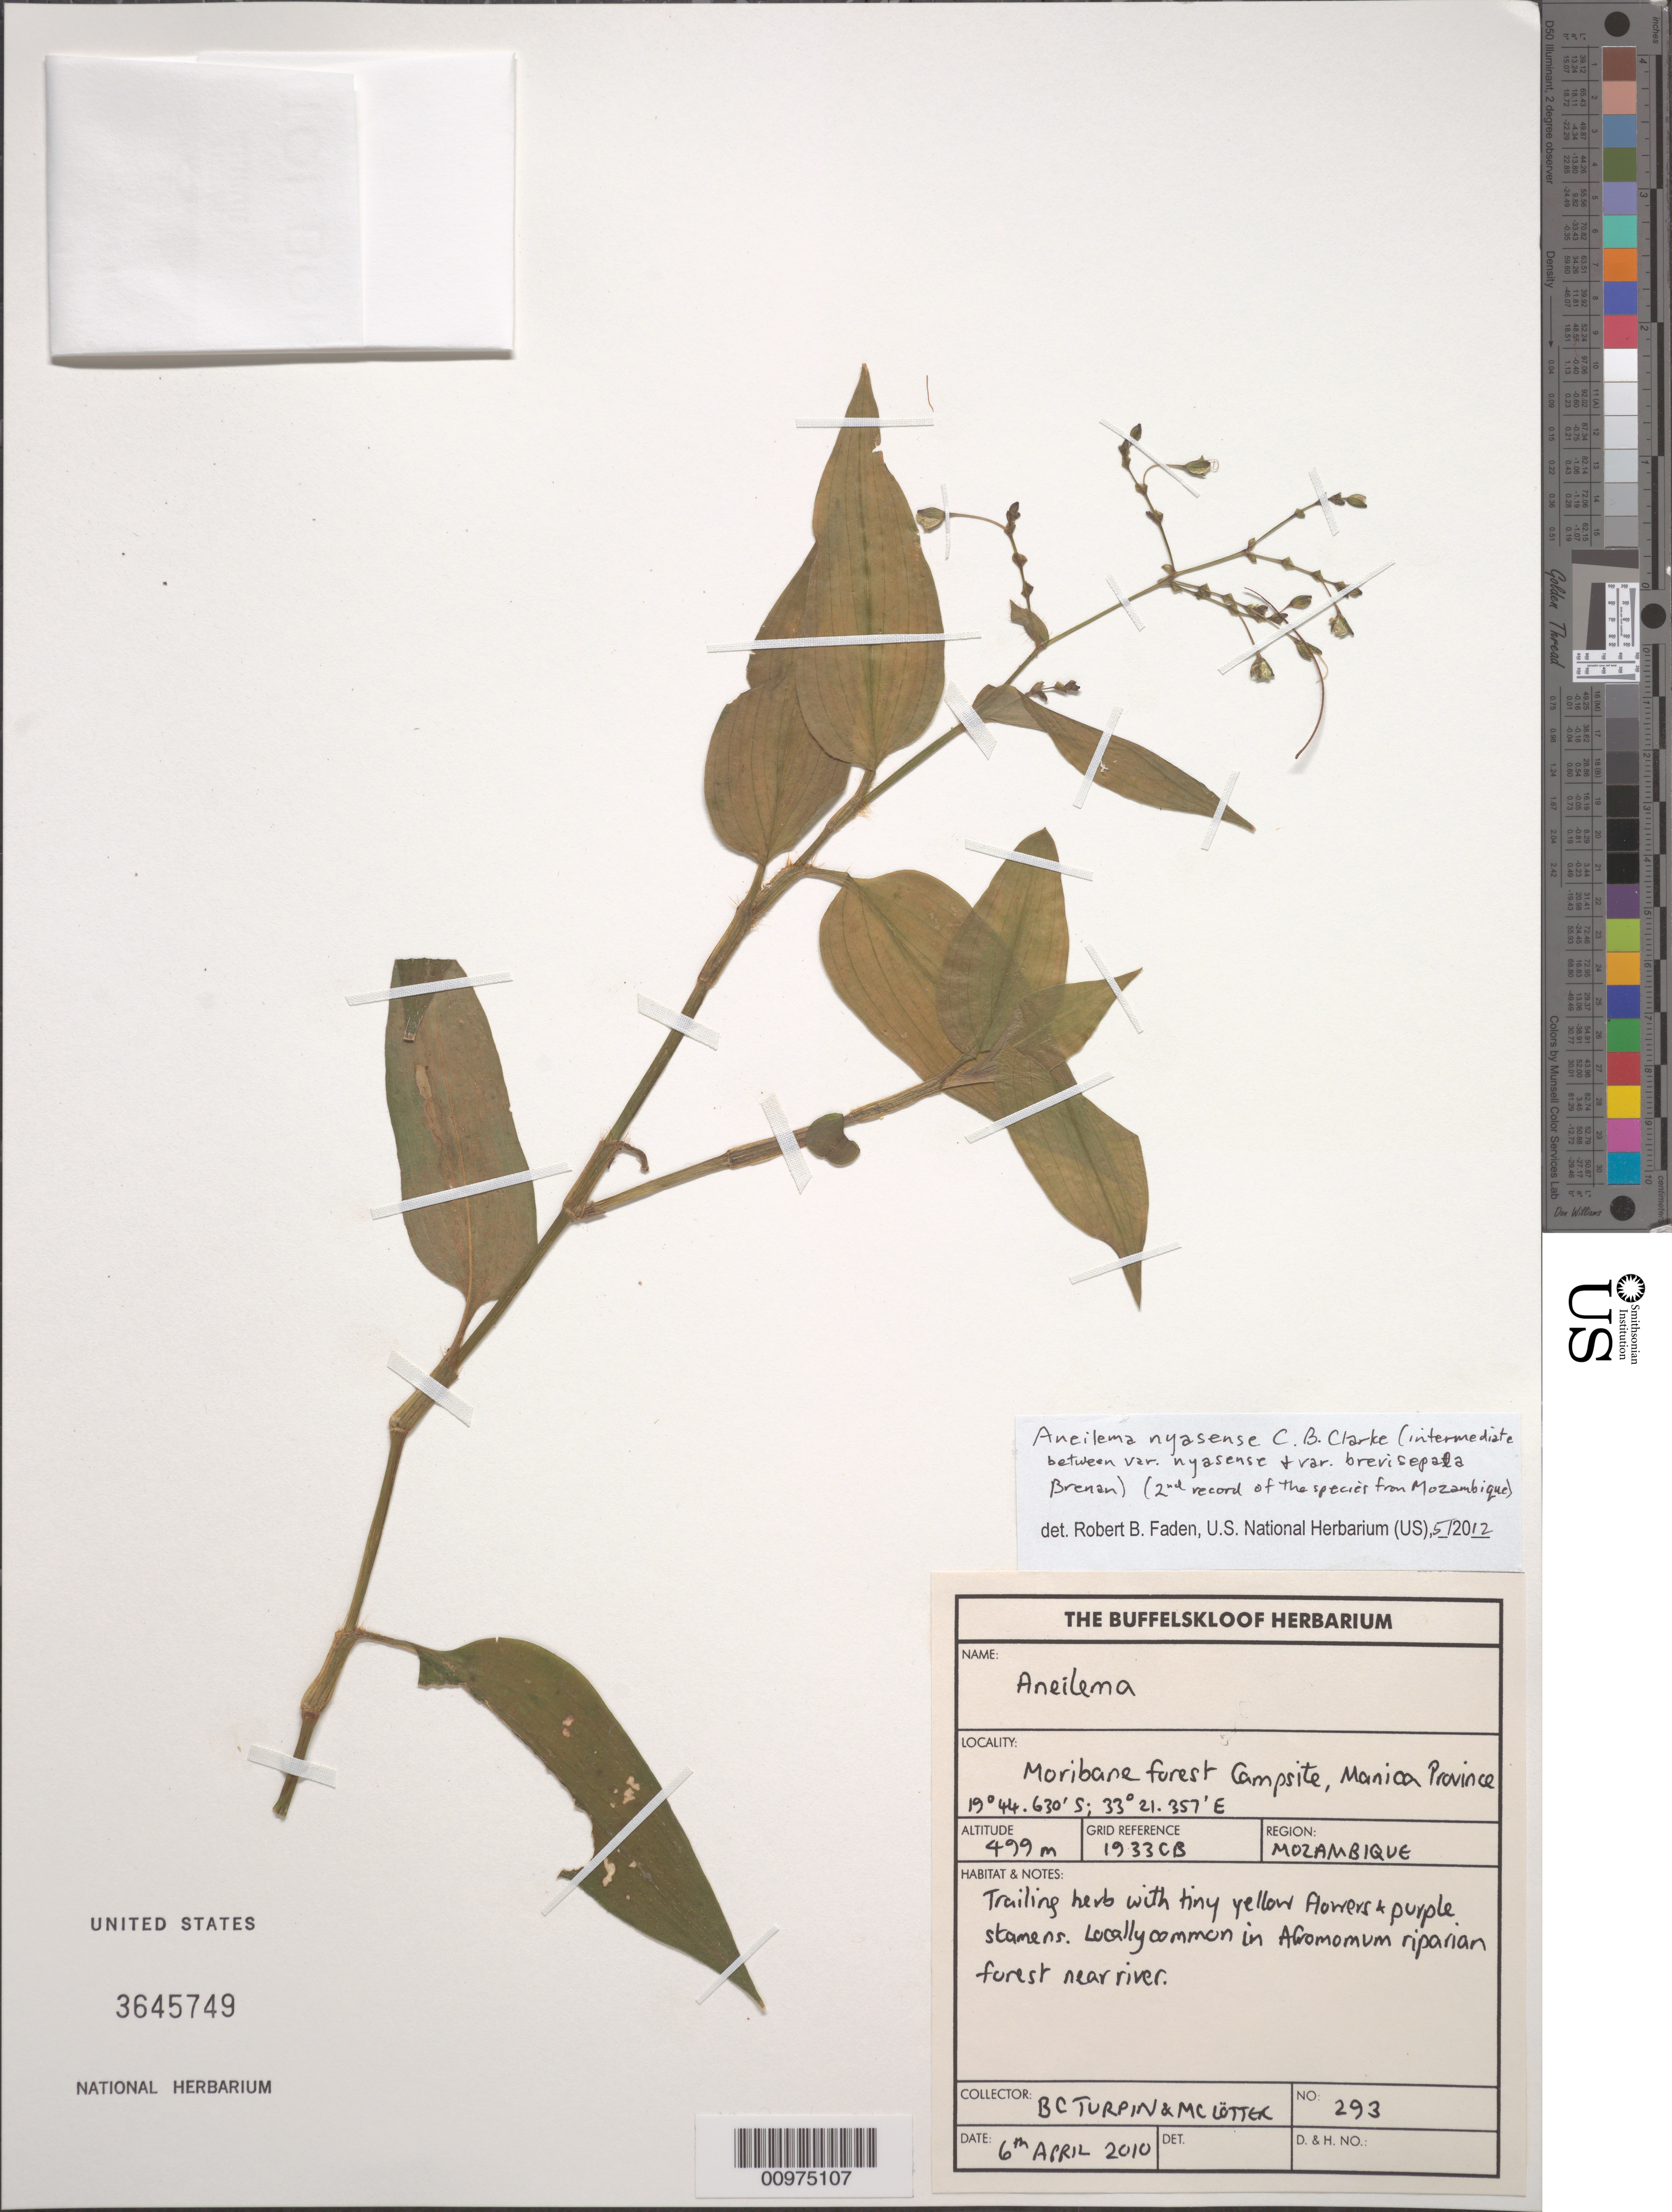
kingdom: Plantae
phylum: Tracheophyta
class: Liliopsida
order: Commelinales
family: Commelinaceae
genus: Aneilema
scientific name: Aneilema nyasense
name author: C.B. Clarke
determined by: Faden, Robert B., (US), Smithsonian Institution - National Museum of Natural History (UNITED STATES)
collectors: B. C. Turpin & M. Lötter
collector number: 293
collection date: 2010-04-06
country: Mozambique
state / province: Manica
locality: Moribane forest Campsite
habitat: Locally common in Afromomum riparian forest near river.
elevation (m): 499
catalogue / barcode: US 3645749